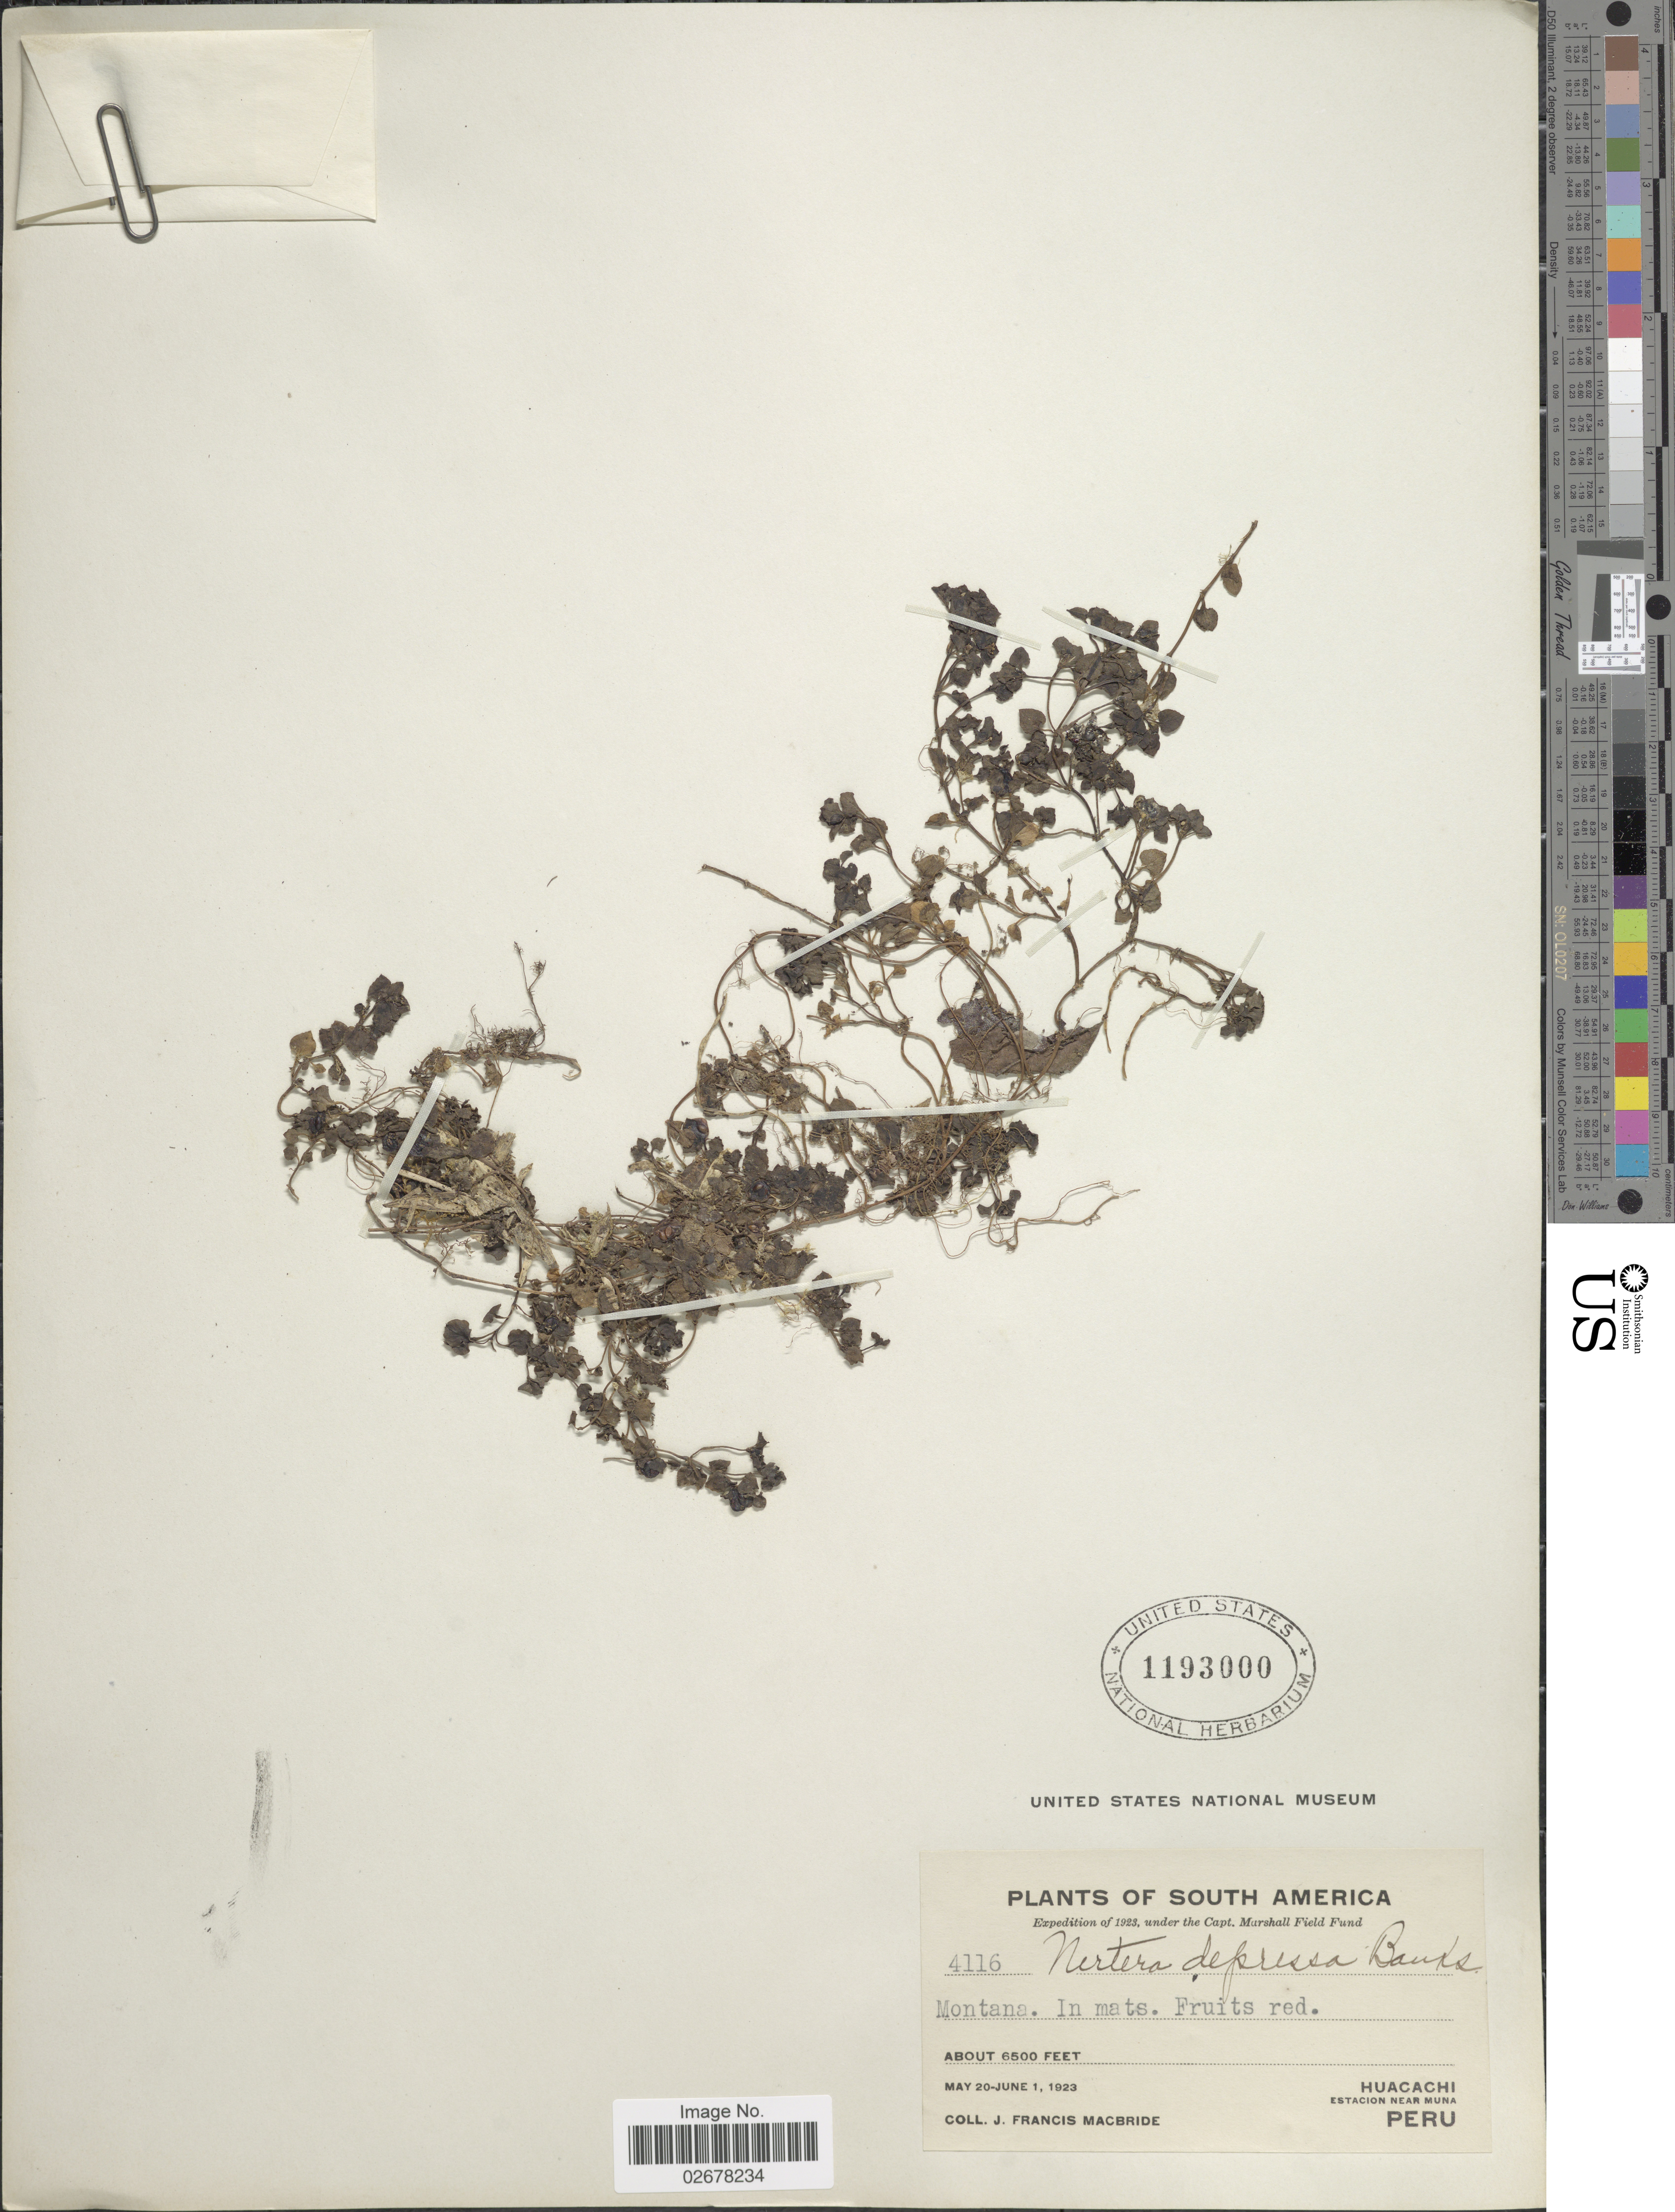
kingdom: Plantae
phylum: Tracheophyta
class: Magnoliopsida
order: Gentianales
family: Rubiaceae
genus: Nertera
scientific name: Nertera depressa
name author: Banks & Sol. ex Gaertn.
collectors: J. F. Macbride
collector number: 4116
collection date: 1923-05-20/1923-06-01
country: Peru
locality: Montana, Huacachi, Estacion near Muna.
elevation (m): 1981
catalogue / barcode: US 1193000